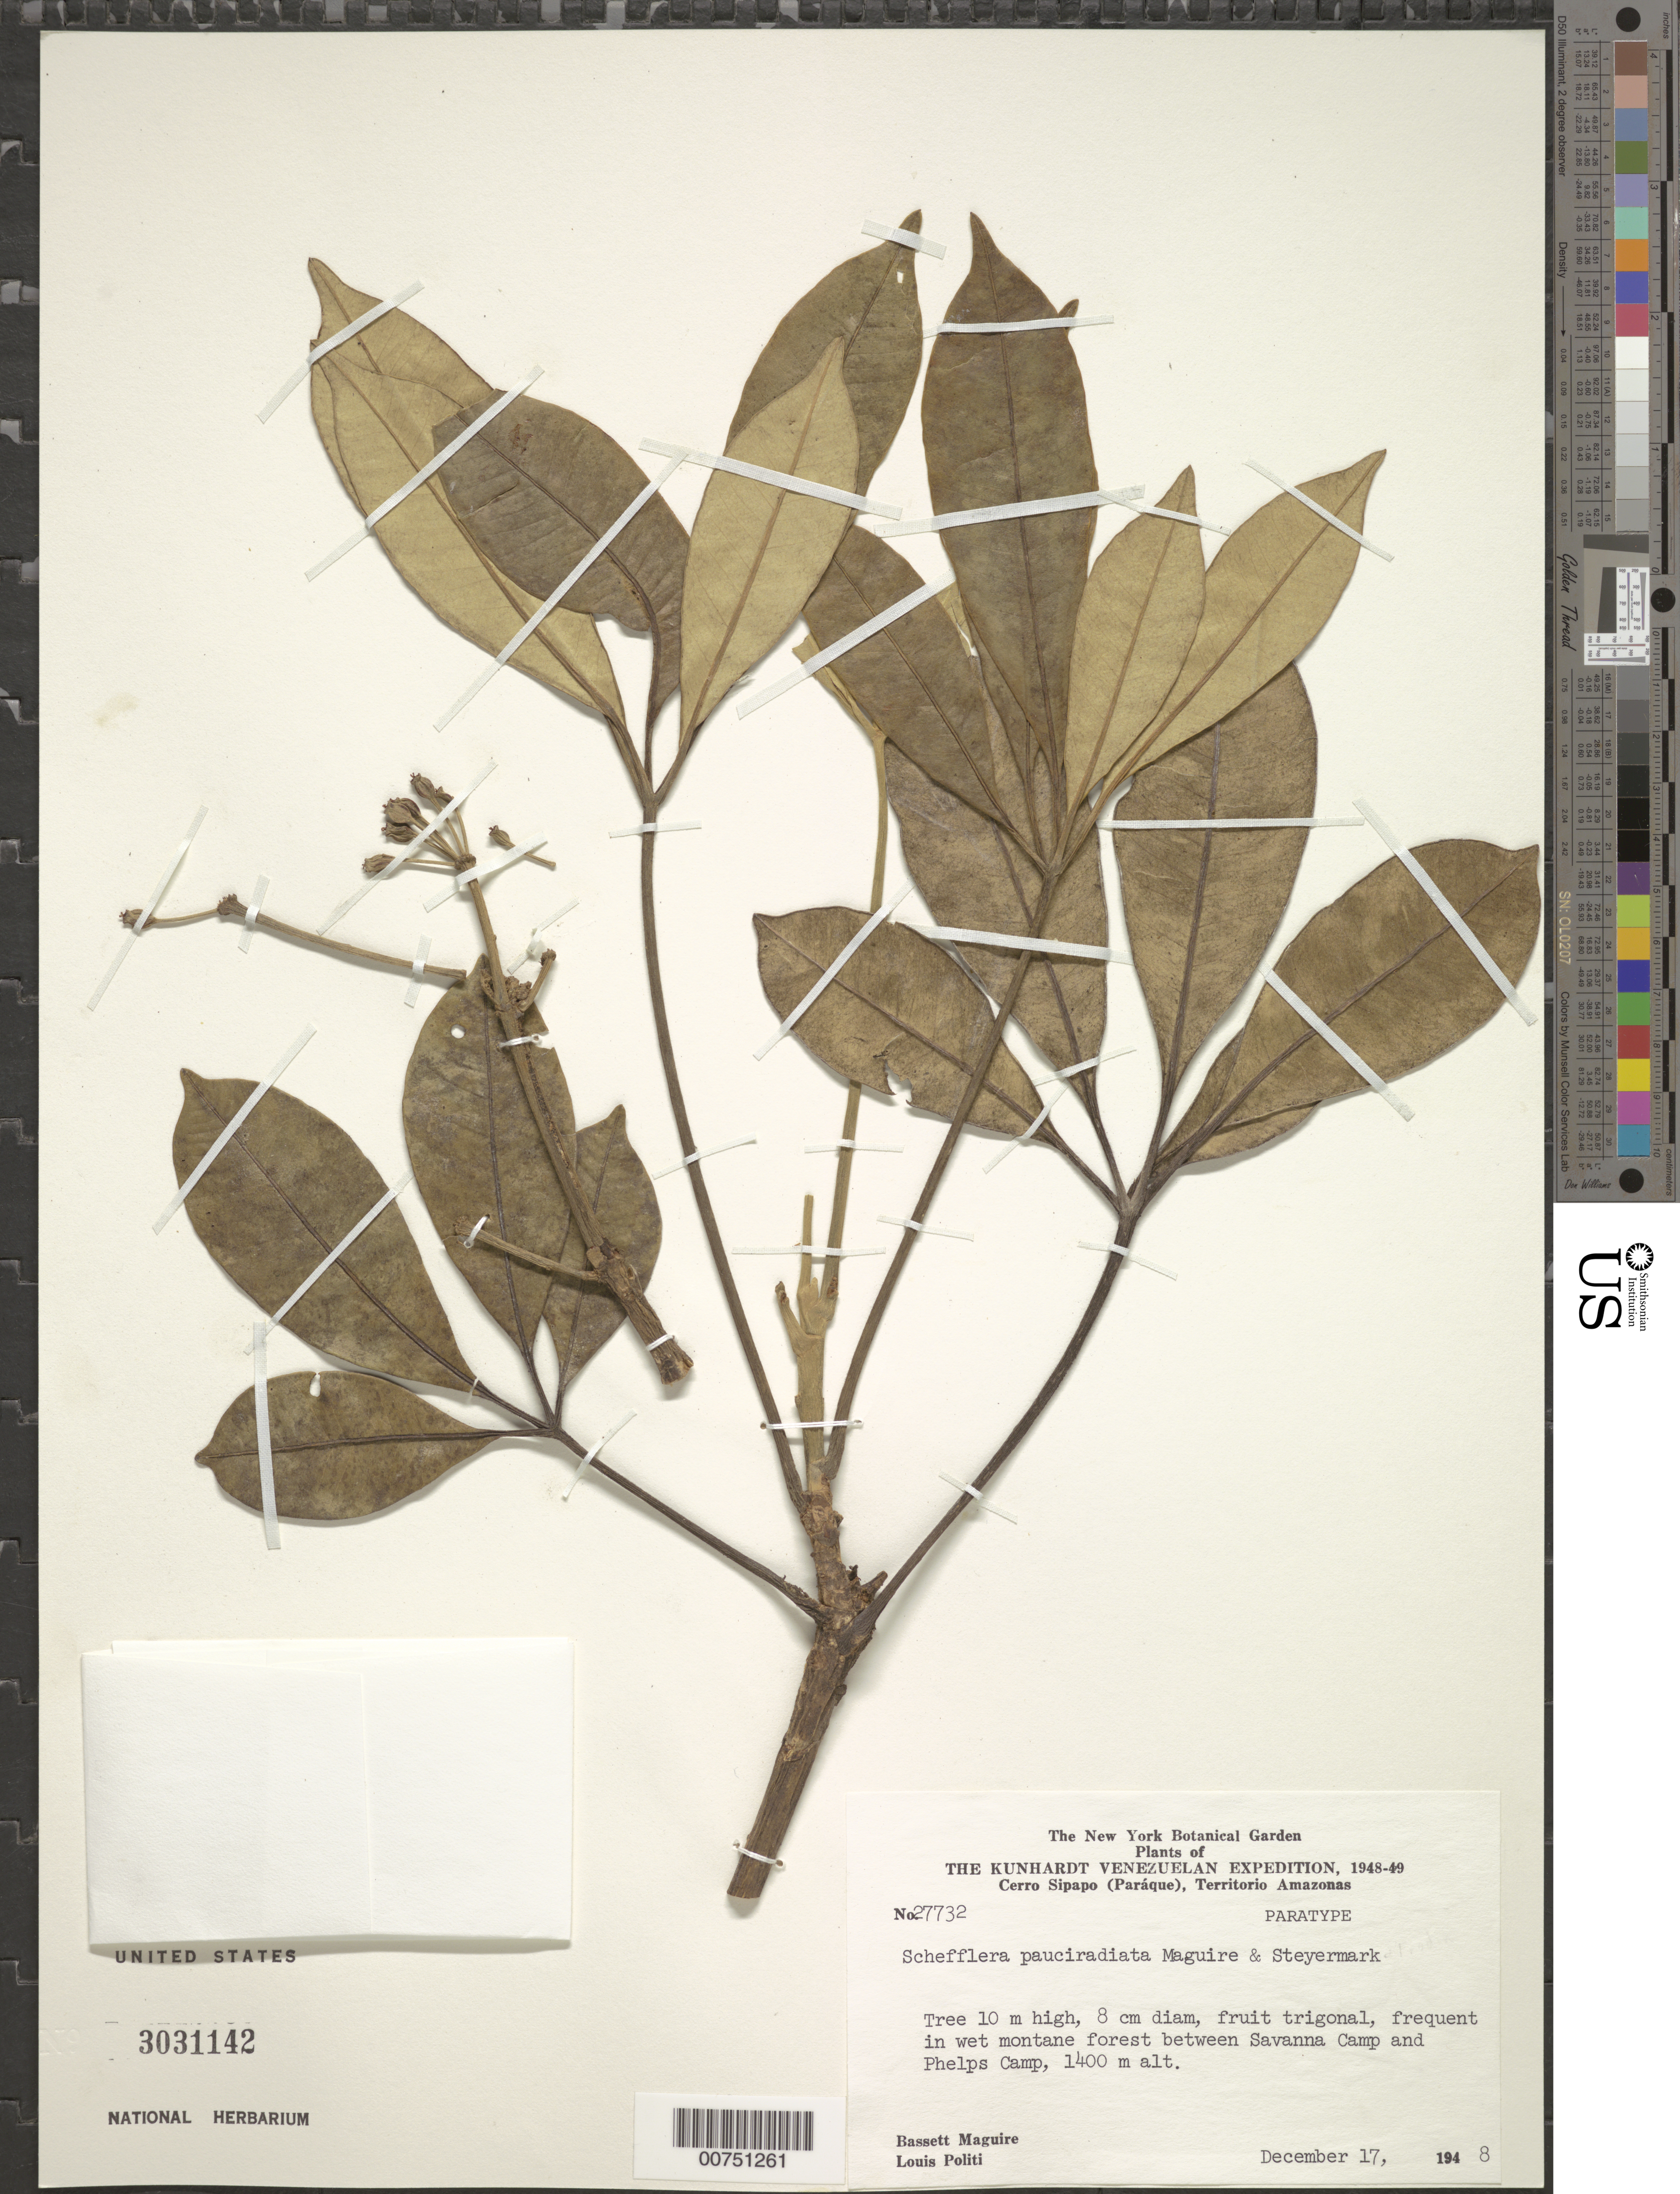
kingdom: Plantae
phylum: Tracheophyta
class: Magnoliopsida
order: Apiales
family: Araliaceae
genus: Schefflera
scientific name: Schefflera pauciradiata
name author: Maguire et al.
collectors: B. Maguire & L. Politi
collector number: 27732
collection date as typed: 17-Dec-48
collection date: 1948-12-17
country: Venezuela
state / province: Amazonas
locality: Cerro Sipapo (Paráque), between Savanna Camp and Phelps Camp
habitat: Wet montane forest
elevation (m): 1400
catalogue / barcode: US 3031142